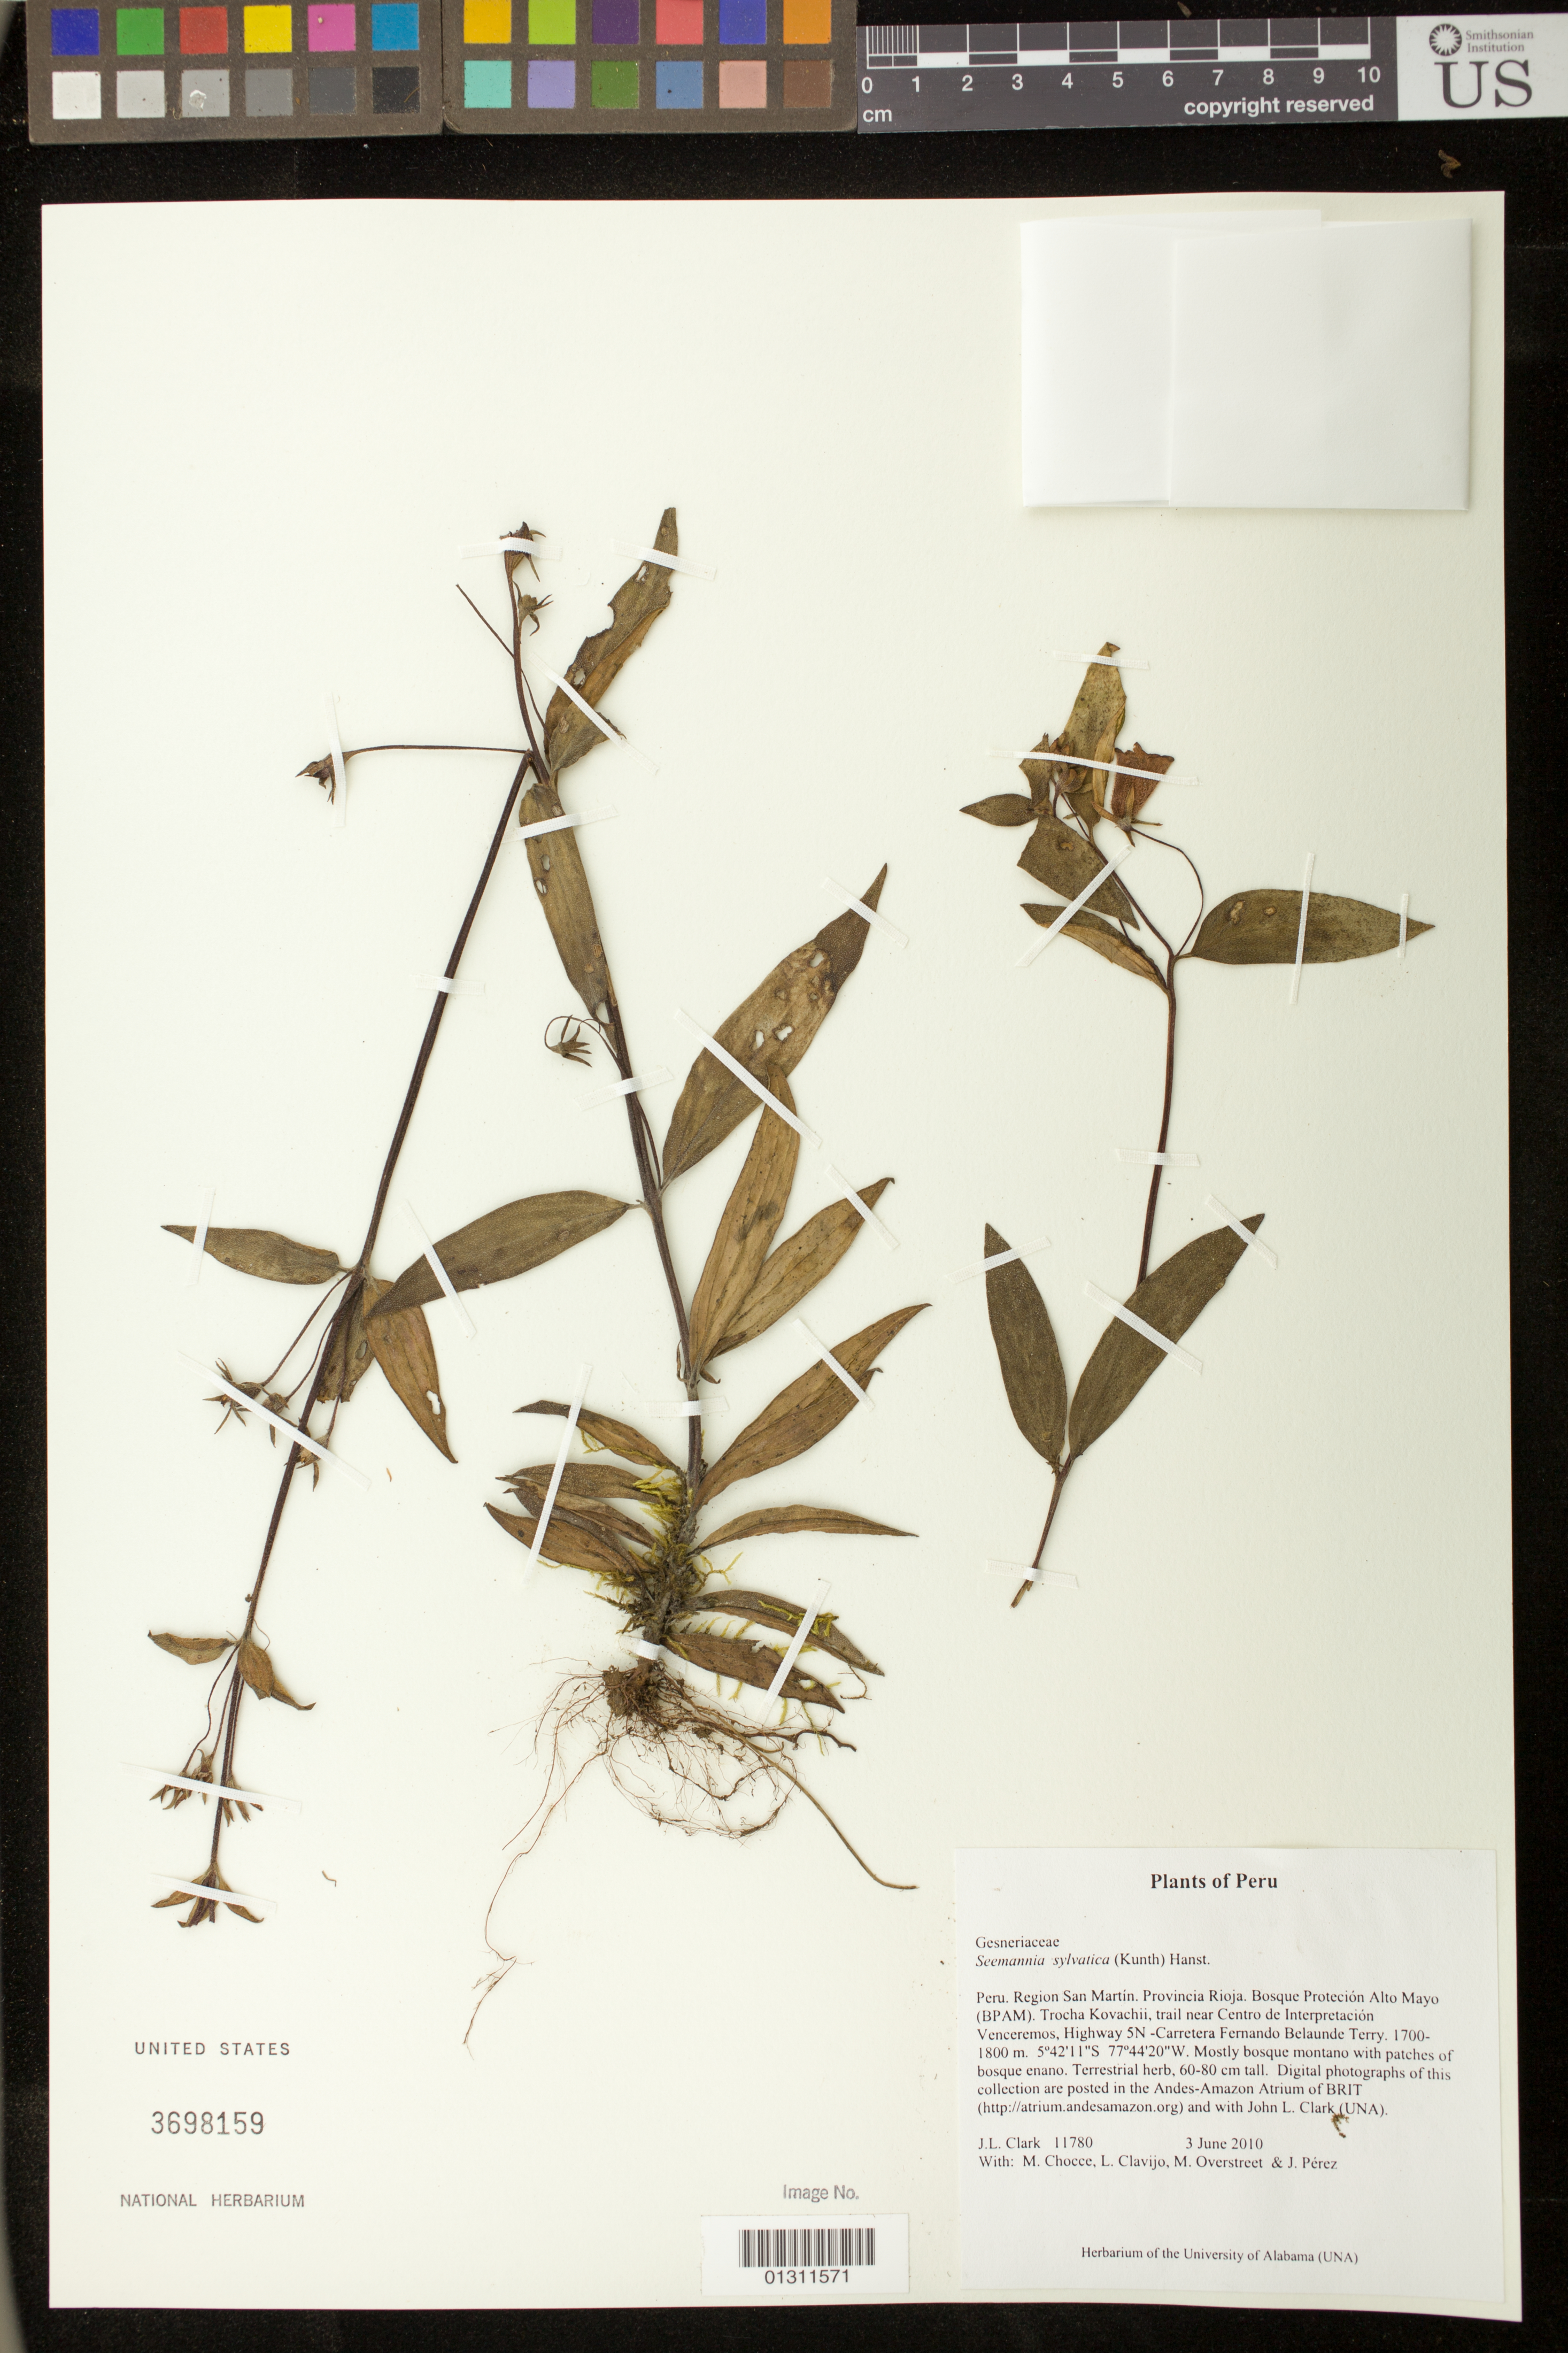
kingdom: Plantae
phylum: Tracheophyta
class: Magnoliopsida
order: Lamiales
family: Gesneriaceae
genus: Seemannia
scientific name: Seemannia sylvatica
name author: (Kunth) Hanst.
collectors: J. L. Clark, M. Chocce, L. Clavijo, M. Overstreet & J. Perez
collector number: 11780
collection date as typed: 03 Jun 2010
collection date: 2010-06-03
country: Peru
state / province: San Martín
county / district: Rioja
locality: Region San Martin, Bosque Protecion Alto Mayo (BPAM). Trocha Kovachii, trail near Centro de Interpretacion Venceremos, Highway 5N-Carretera Fernando Belaunde Terry.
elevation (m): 1700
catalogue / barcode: US 3698159